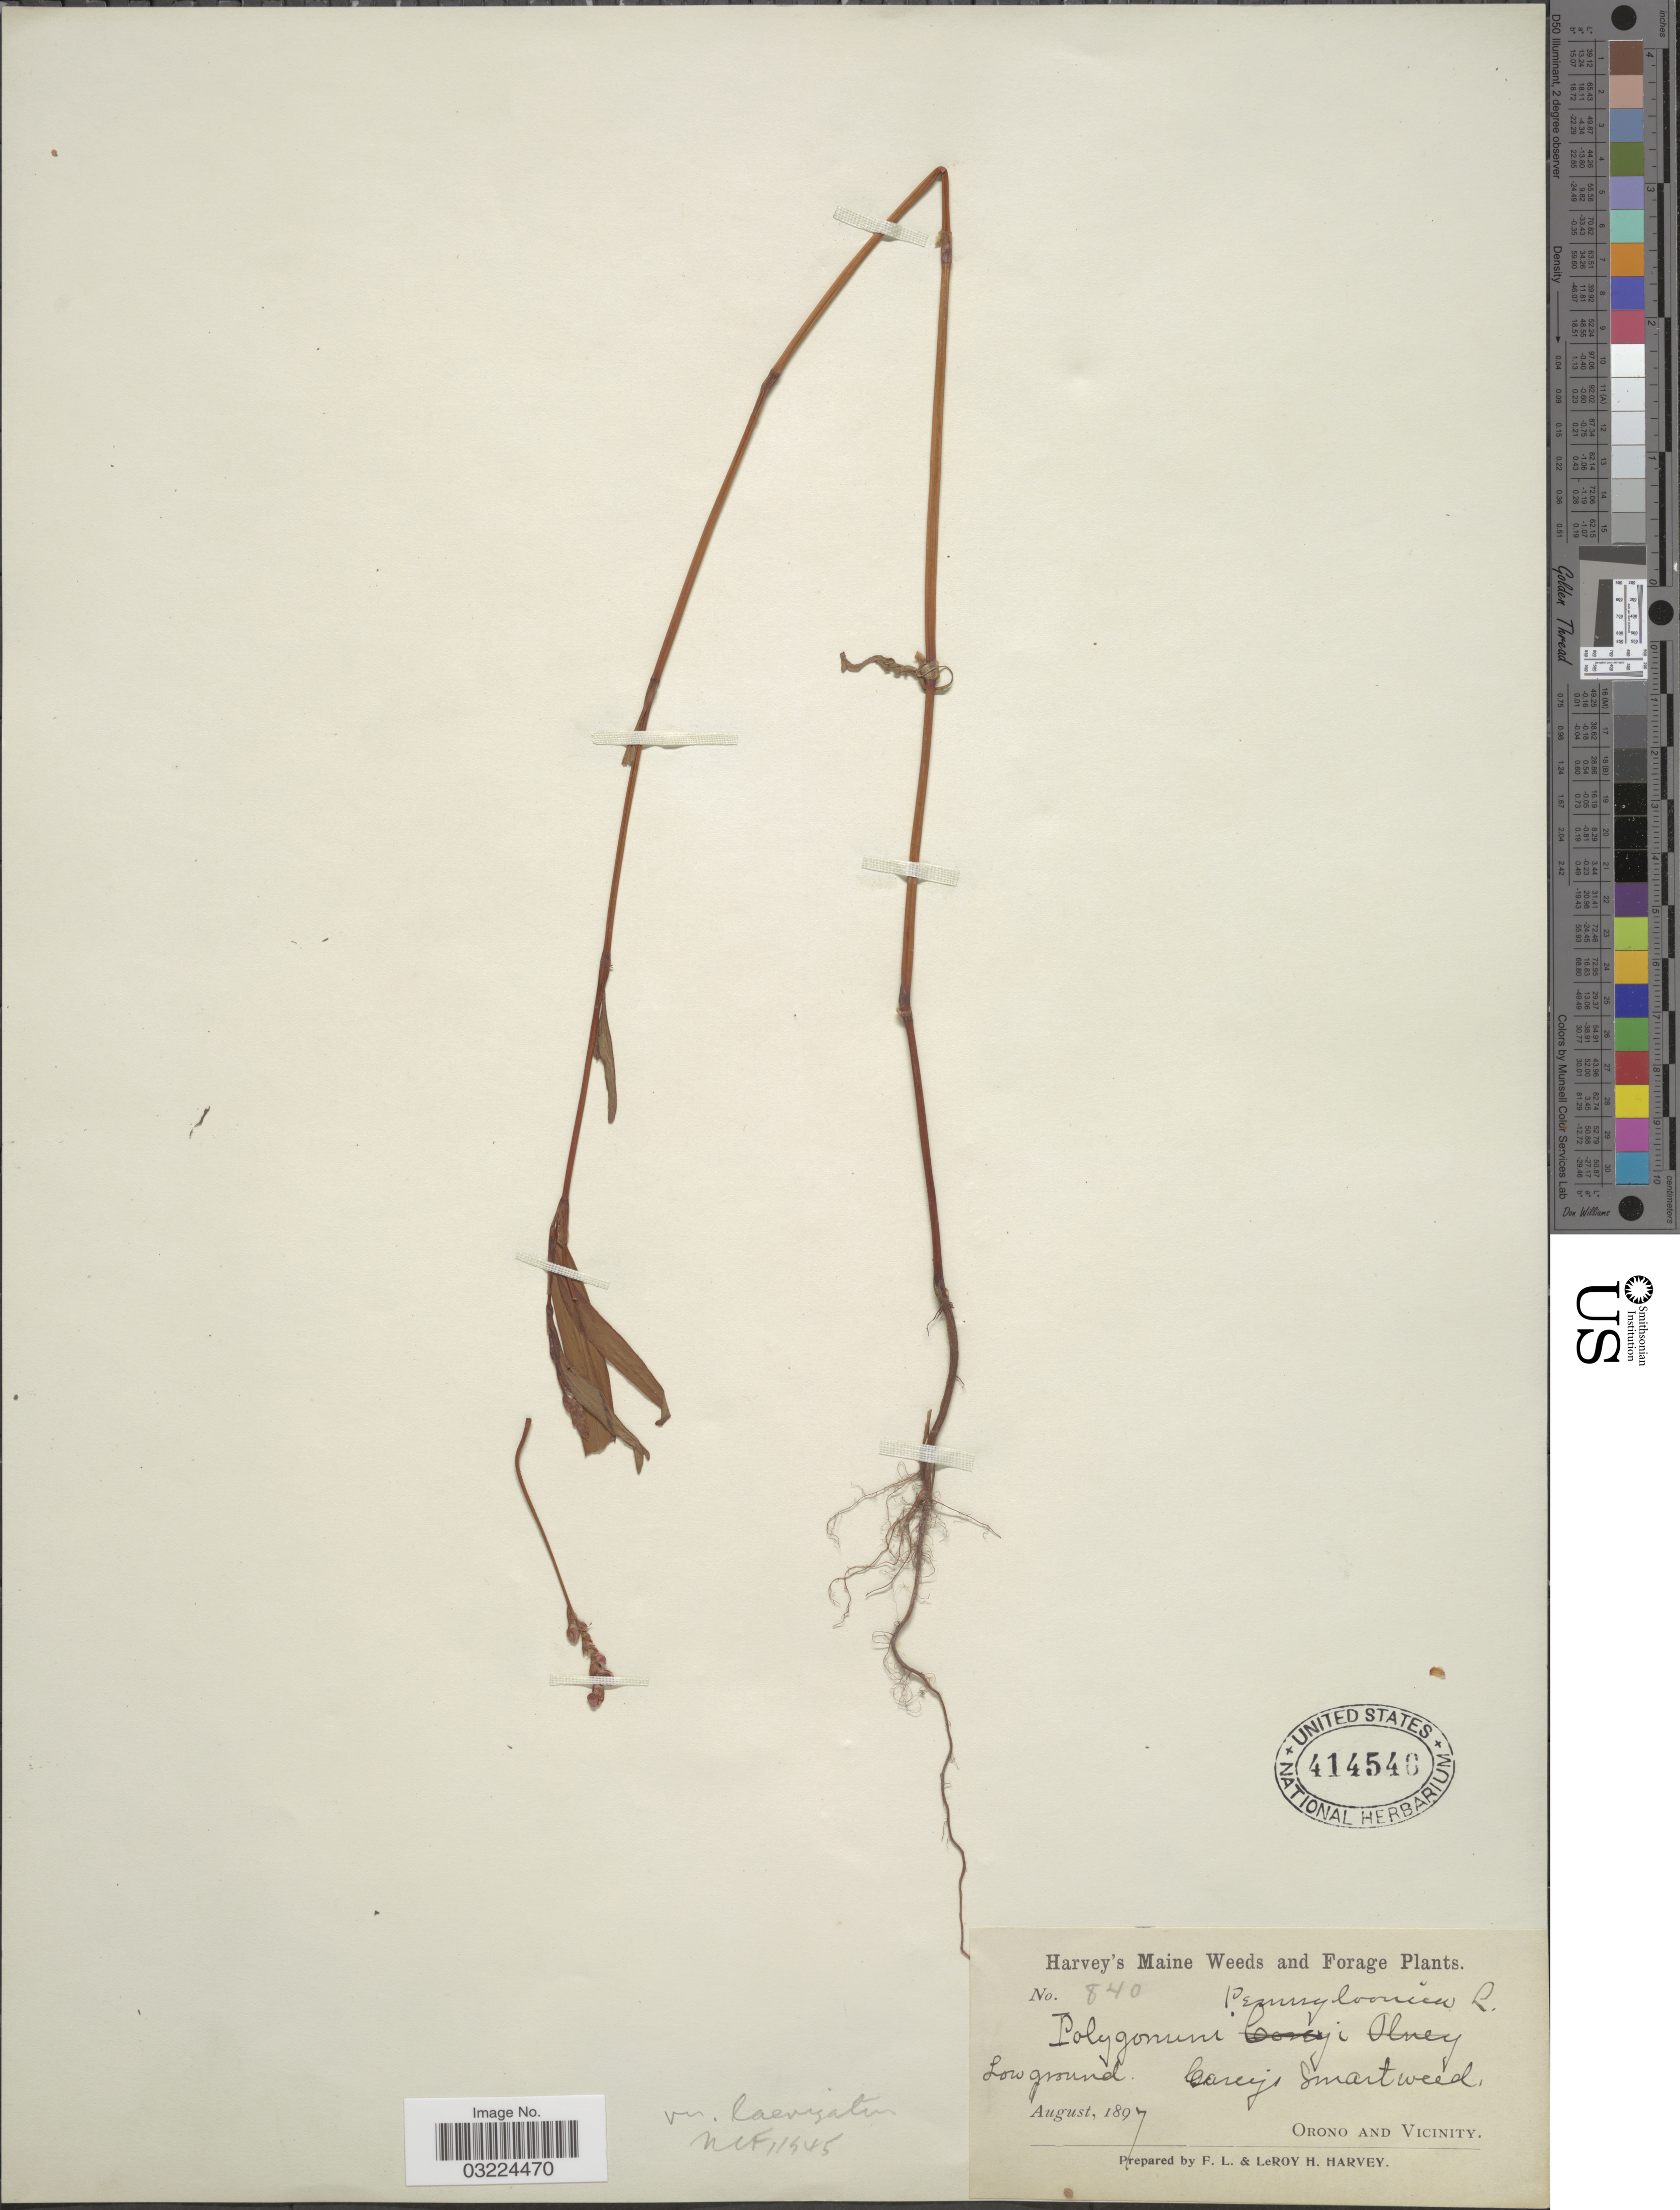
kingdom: Plantae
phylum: Tracheophyta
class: Magnoliopsida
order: Caryophyllales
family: Polygonaceae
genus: Persicaria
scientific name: Persicaria pensylvanica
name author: (L.) M. Gómez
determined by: Atha, D. E.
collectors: F. L. Harvey & L. H. Harvey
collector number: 840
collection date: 1897-08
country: United States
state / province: Maine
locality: Maine Weeds and Forage Plants. Orono and Vicinity.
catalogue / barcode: US 414546